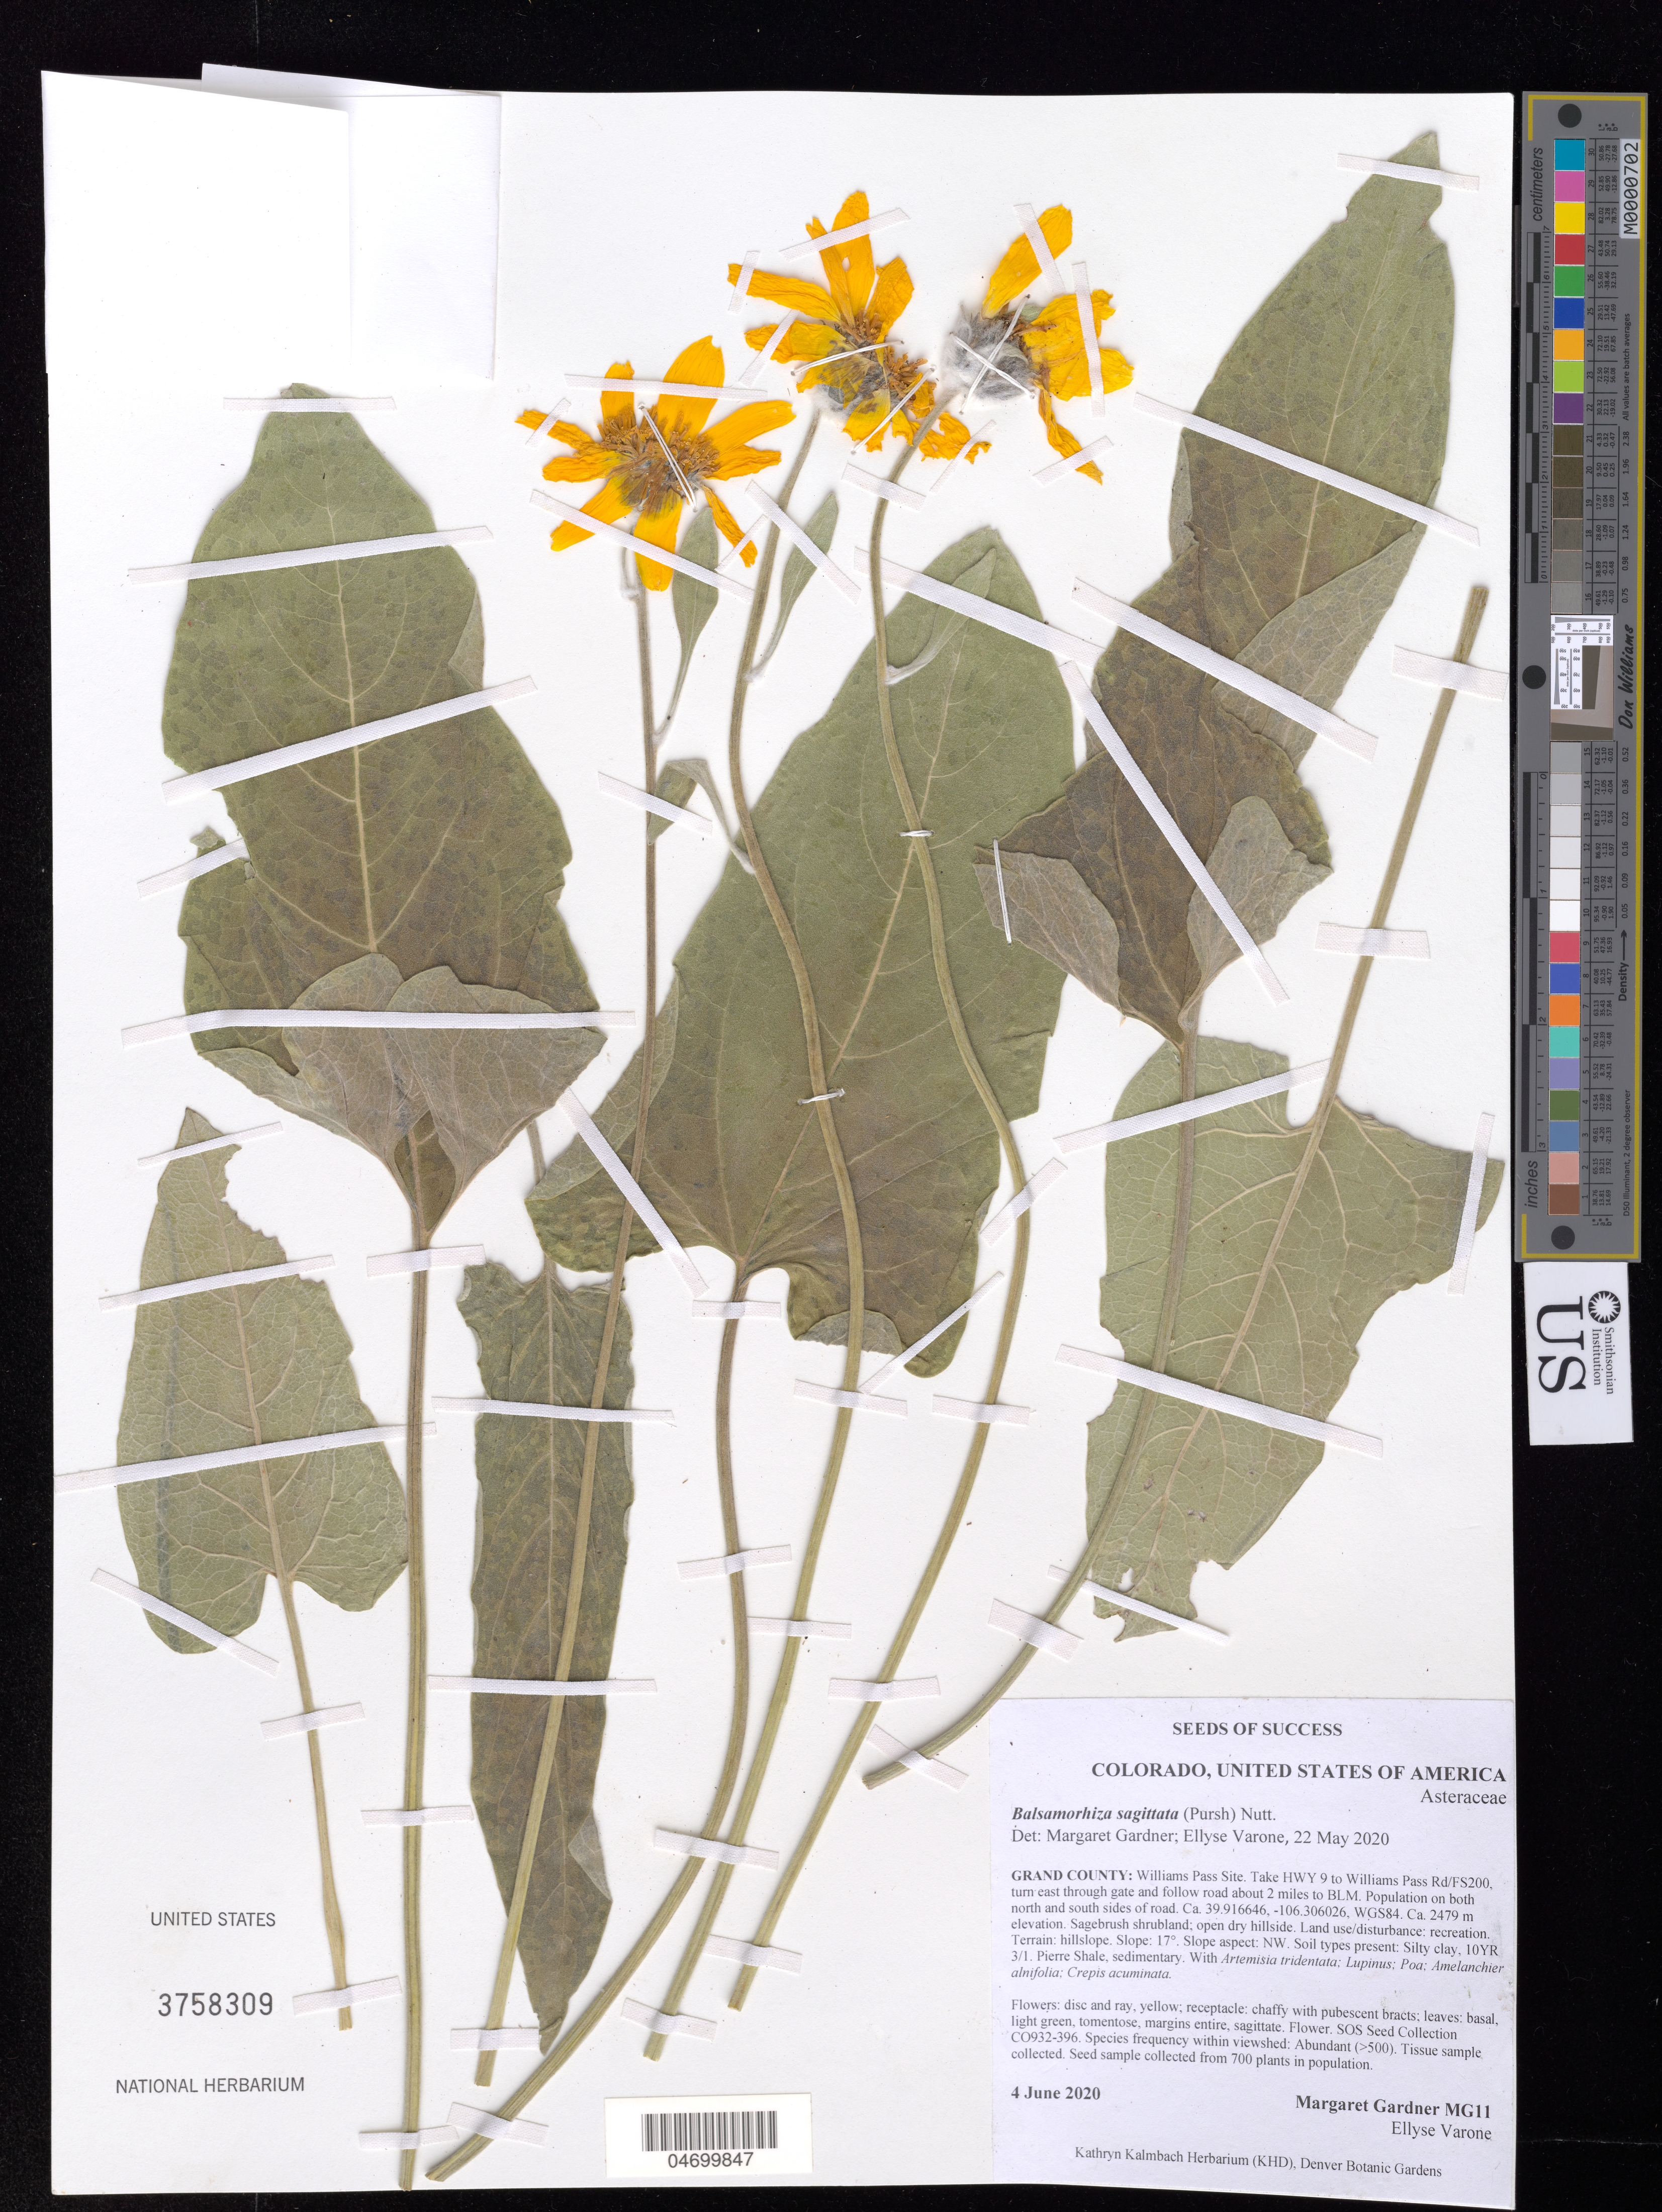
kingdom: Plantae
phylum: Tracheophyta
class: Magnoliopsida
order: Asterales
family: Asteraceae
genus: Balsamorhiza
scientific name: Balsamorhiza sagittata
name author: (Pursh) Nutt.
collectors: M. Gardner & E. Varone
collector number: MG11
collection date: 2020-06-04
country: United States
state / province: Colorado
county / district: Grand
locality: Williams Pass Site.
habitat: Sagebrush shrubland; open dry hillside. Silty clay soil. With Artemisa tridentata, Crepis acuminata, etc.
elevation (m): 2479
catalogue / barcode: US 3758309